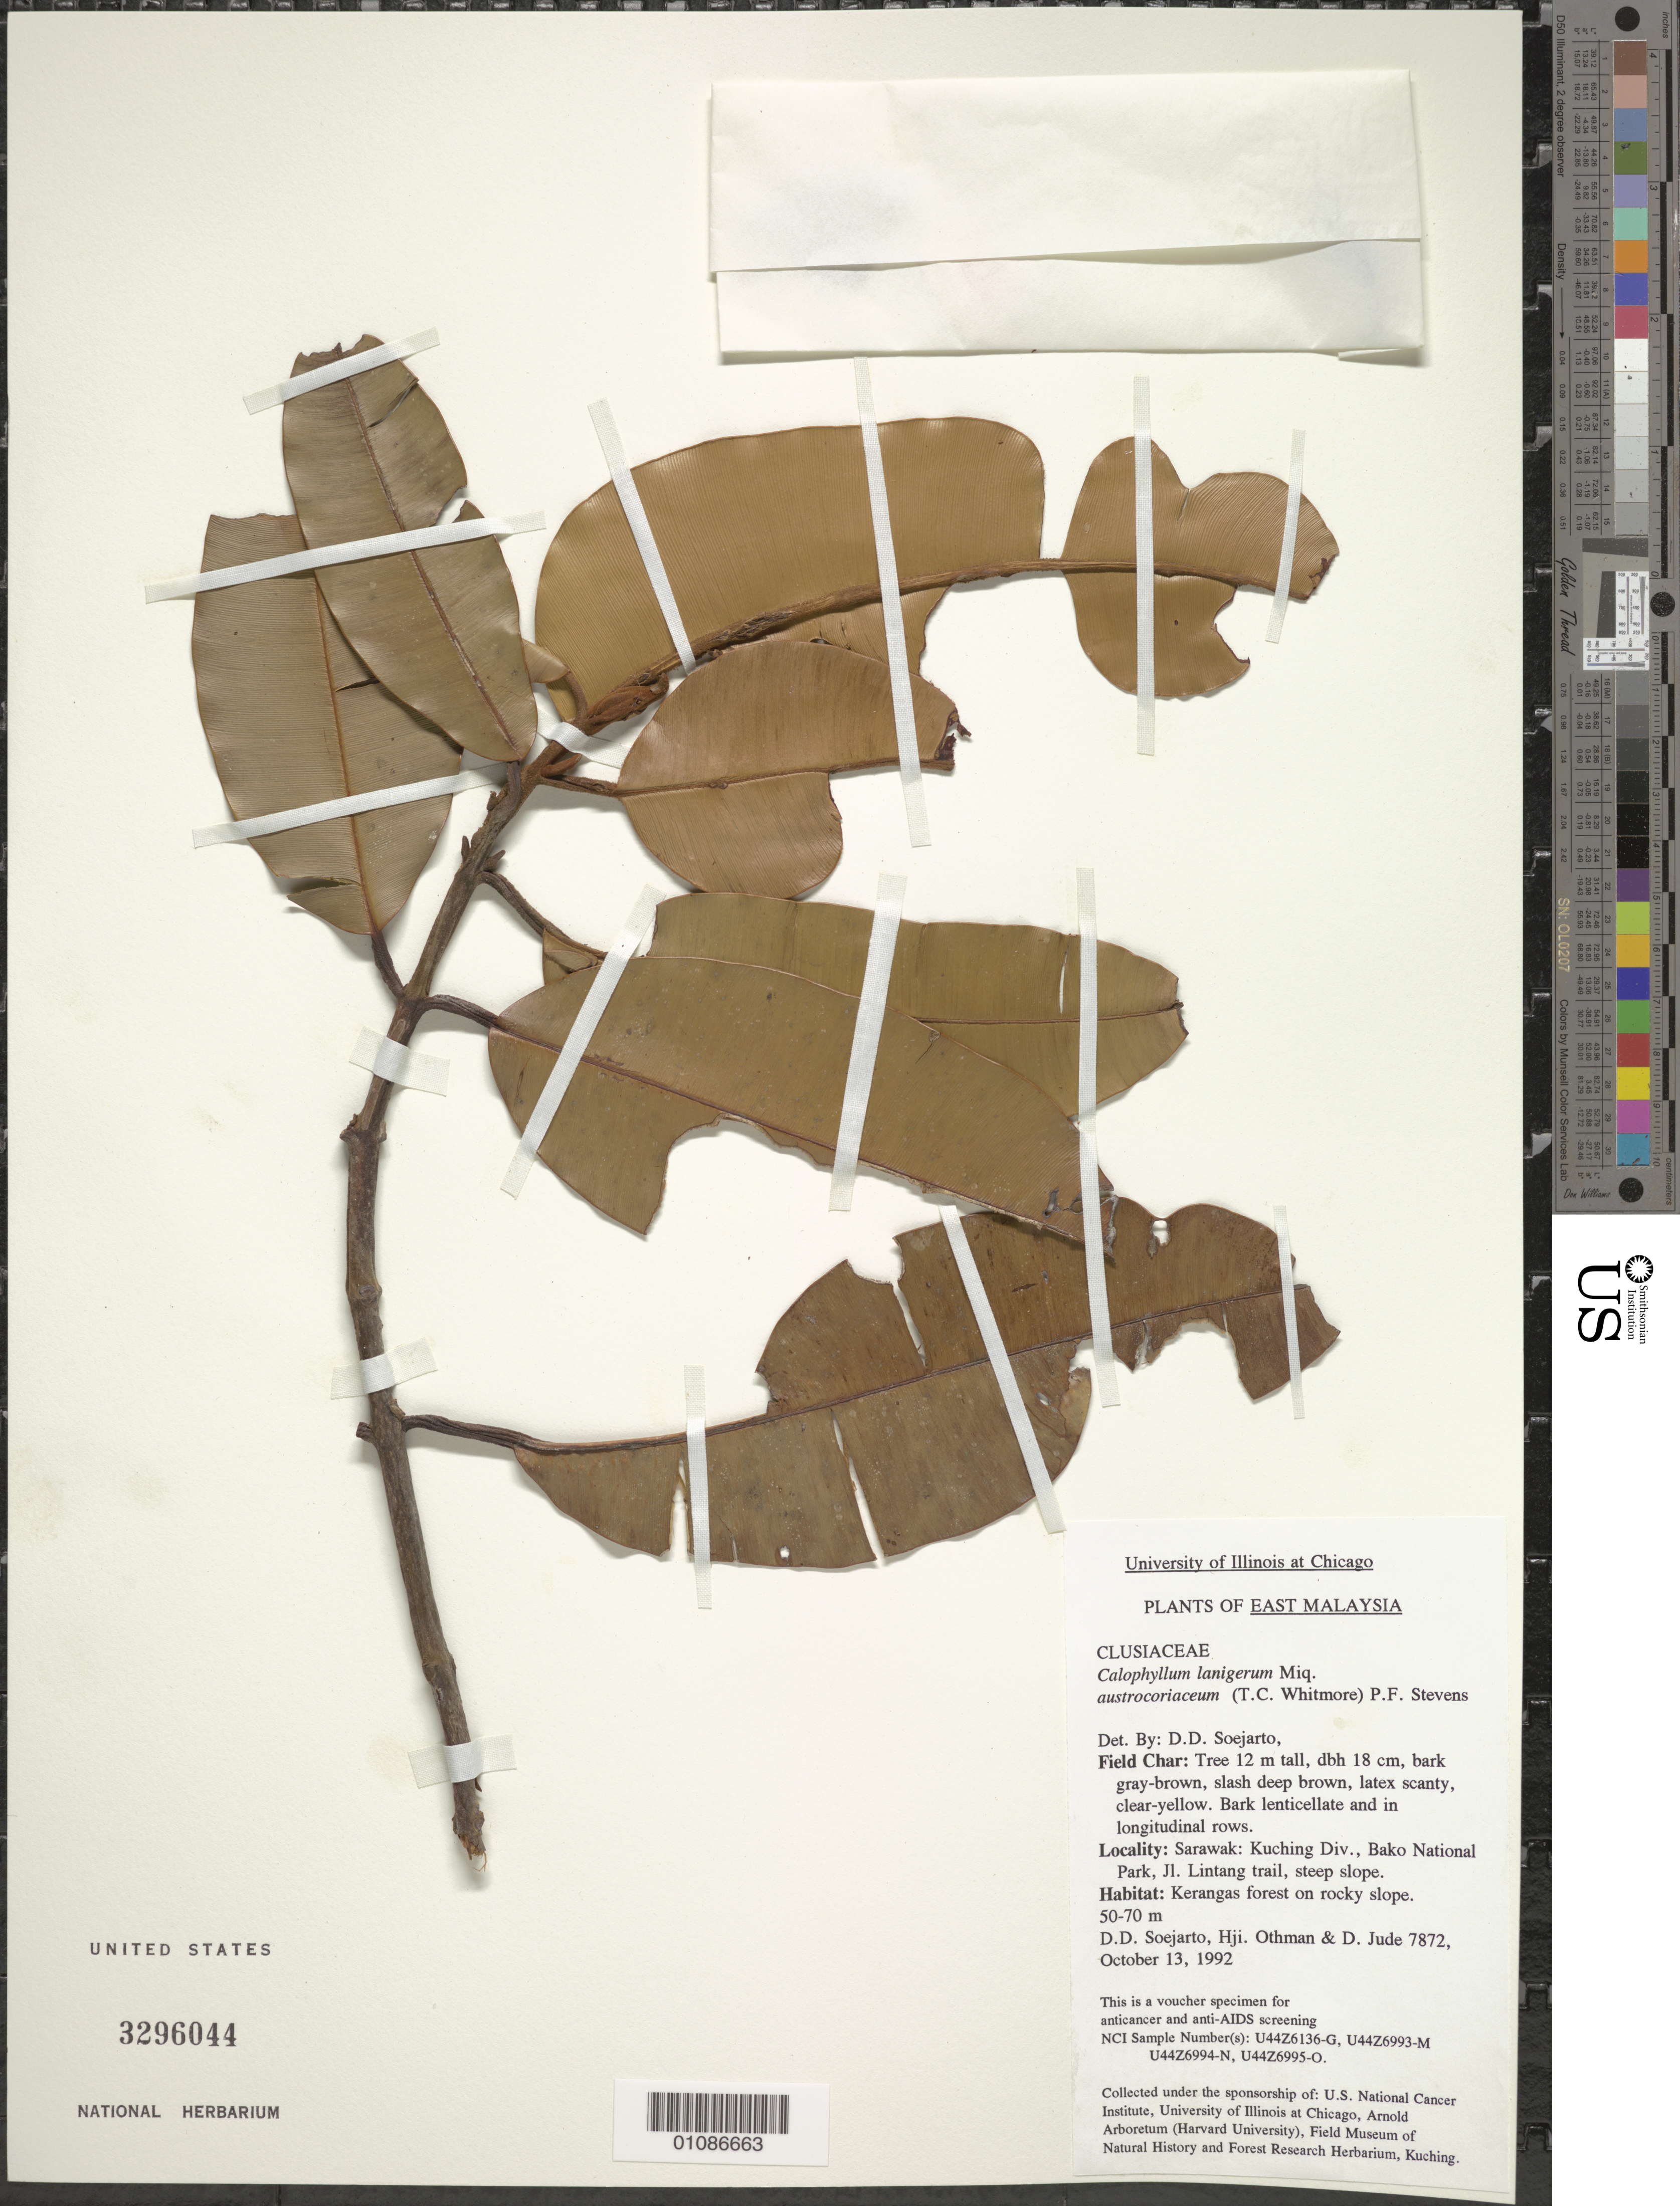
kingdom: Plantae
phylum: Tracheophyta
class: Magnoliopsida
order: Malpighiales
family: Calophyllaceae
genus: Calophyllum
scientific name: Calophyllum lanigerum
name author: Miq.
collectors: H. Ismawi & D. Jude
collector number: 7872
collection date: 1992-10-13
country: Malaysia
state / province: Sarawak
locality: East Malaysia. Kuching Div., Bako National Park, Jl. Lintang trail, steep slope.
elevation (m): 50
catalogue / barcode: US 3296044